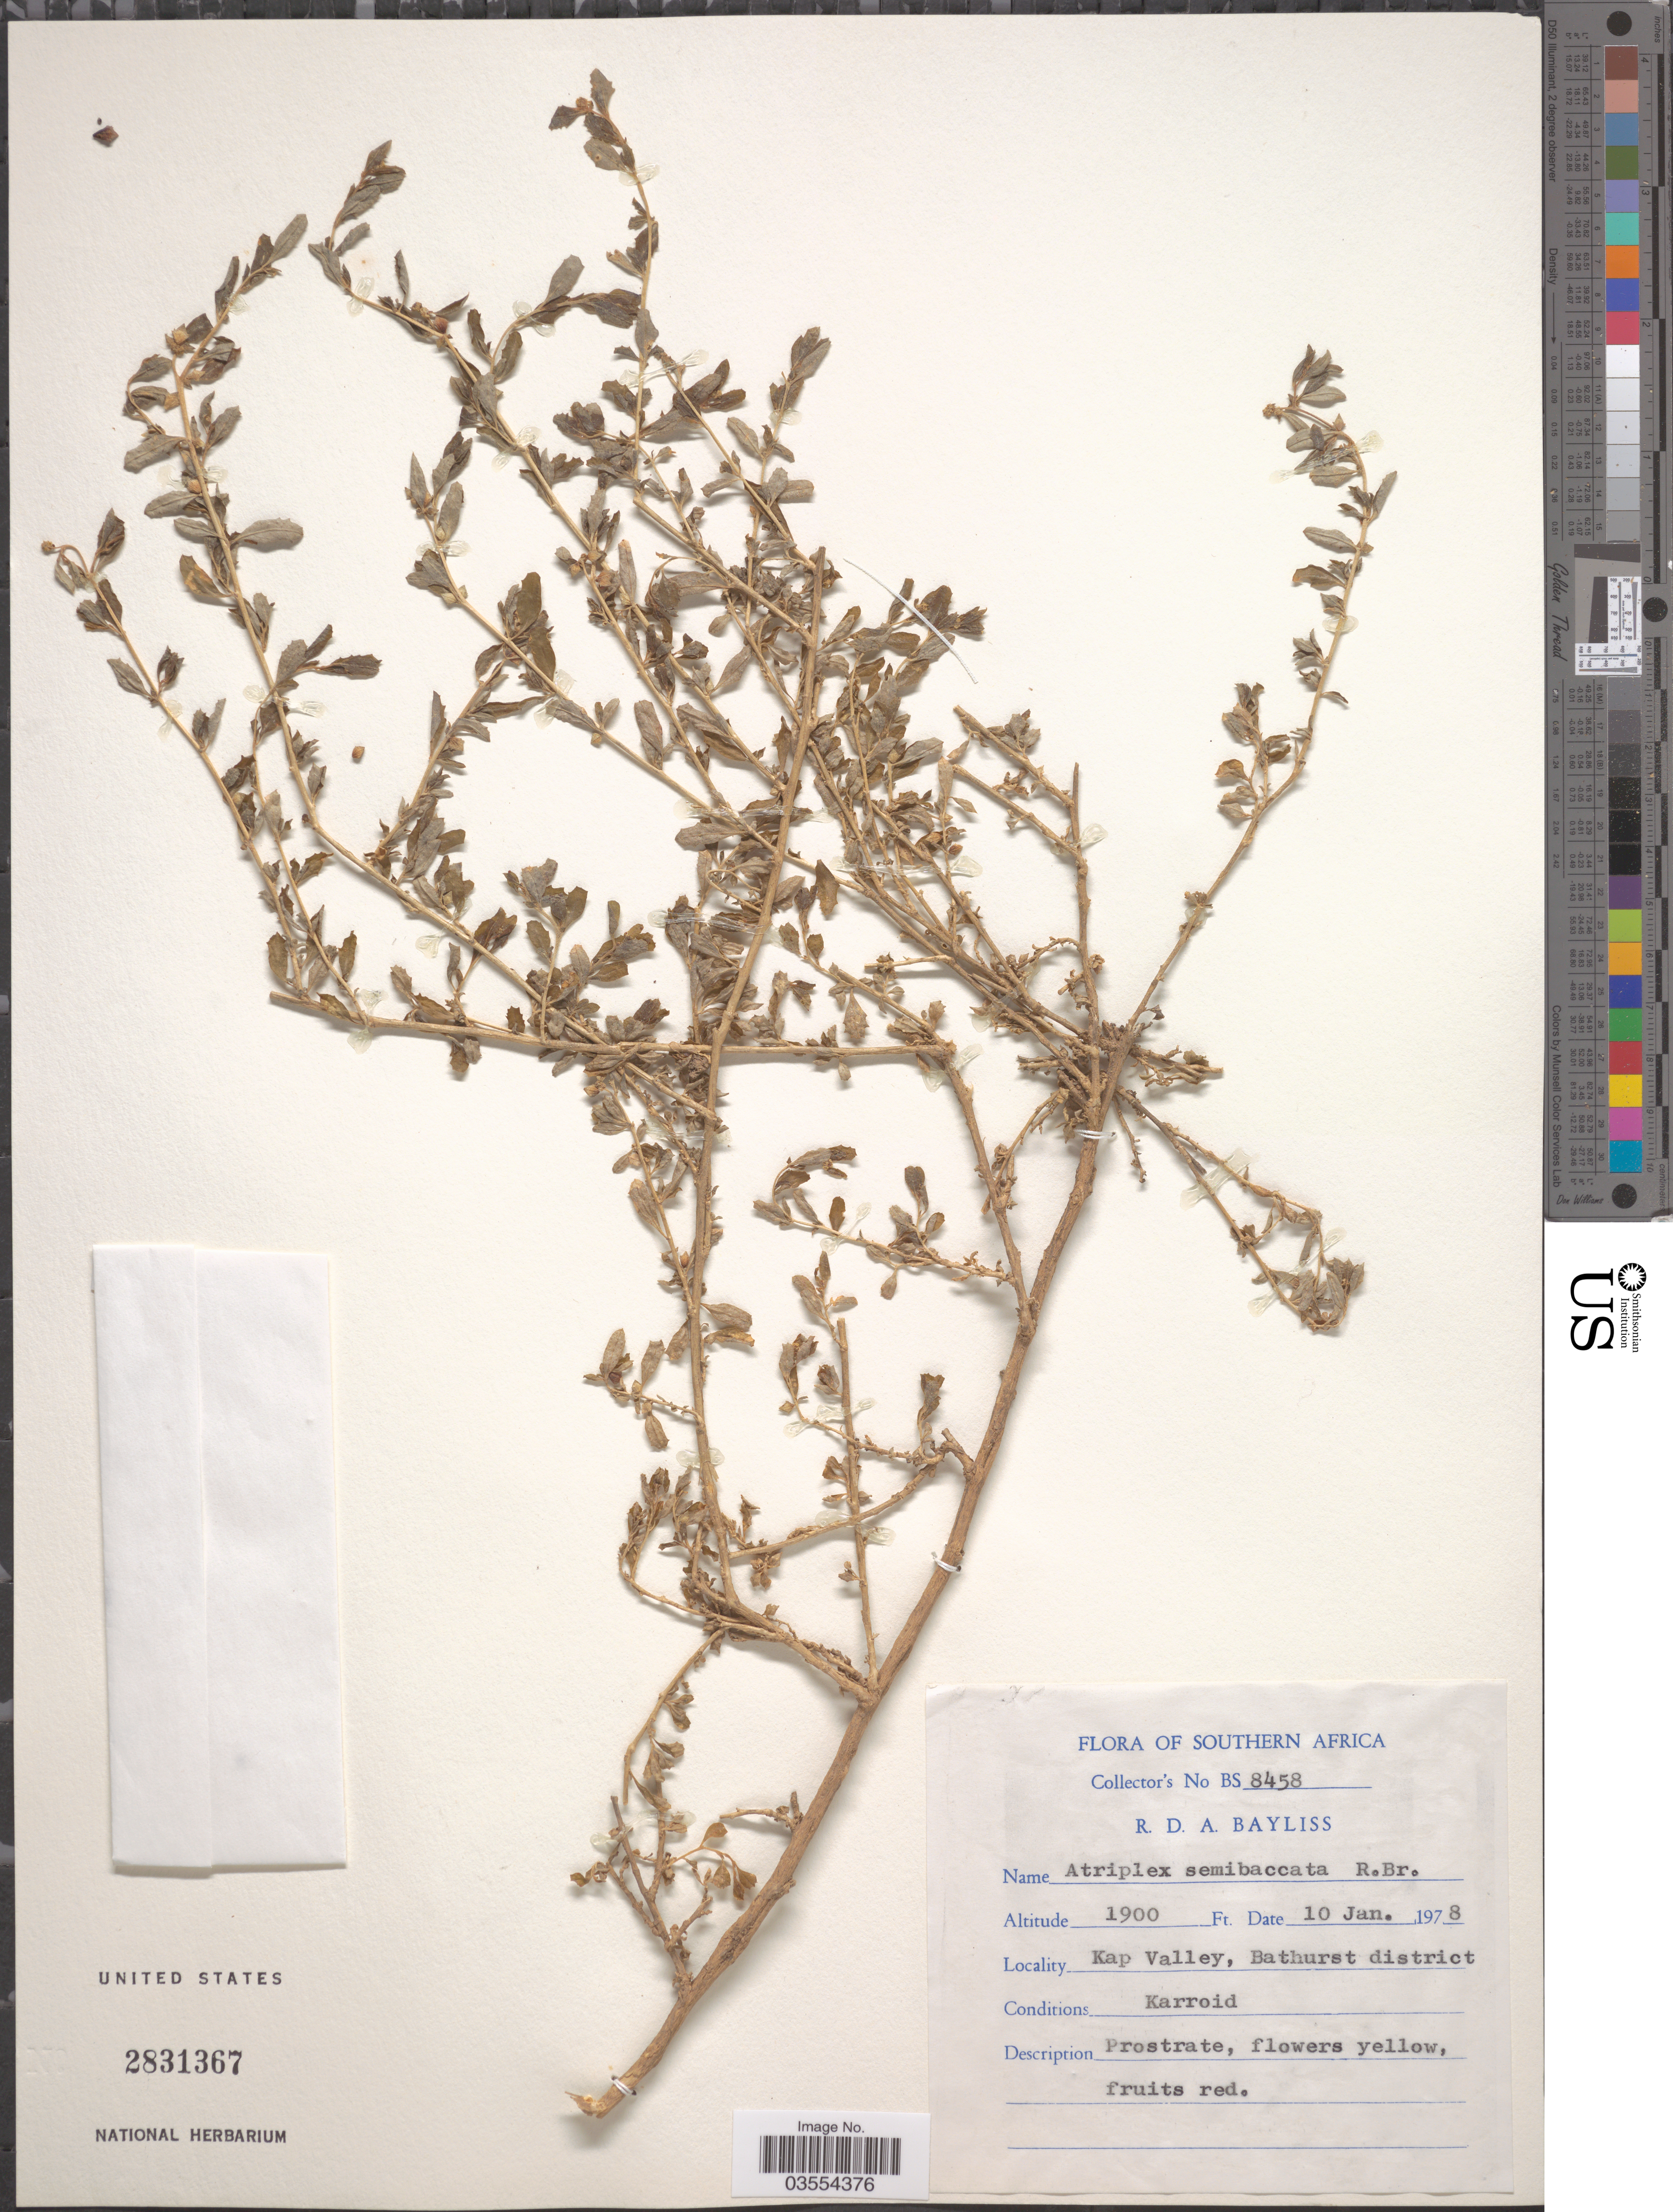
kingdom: Plantae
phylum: Tracheophyta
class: Magnoliopsida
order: Caryophyllales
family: Amaranthaceae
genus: Atriplex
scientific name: Atriplex semibaccata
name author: R. Br.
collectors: R. Bayliss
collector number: BS8458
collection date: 1978-01-10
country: South Africa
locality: Southern Africa. Kap Valley, Bathurst district.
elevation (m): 579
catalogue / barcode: US 2831367